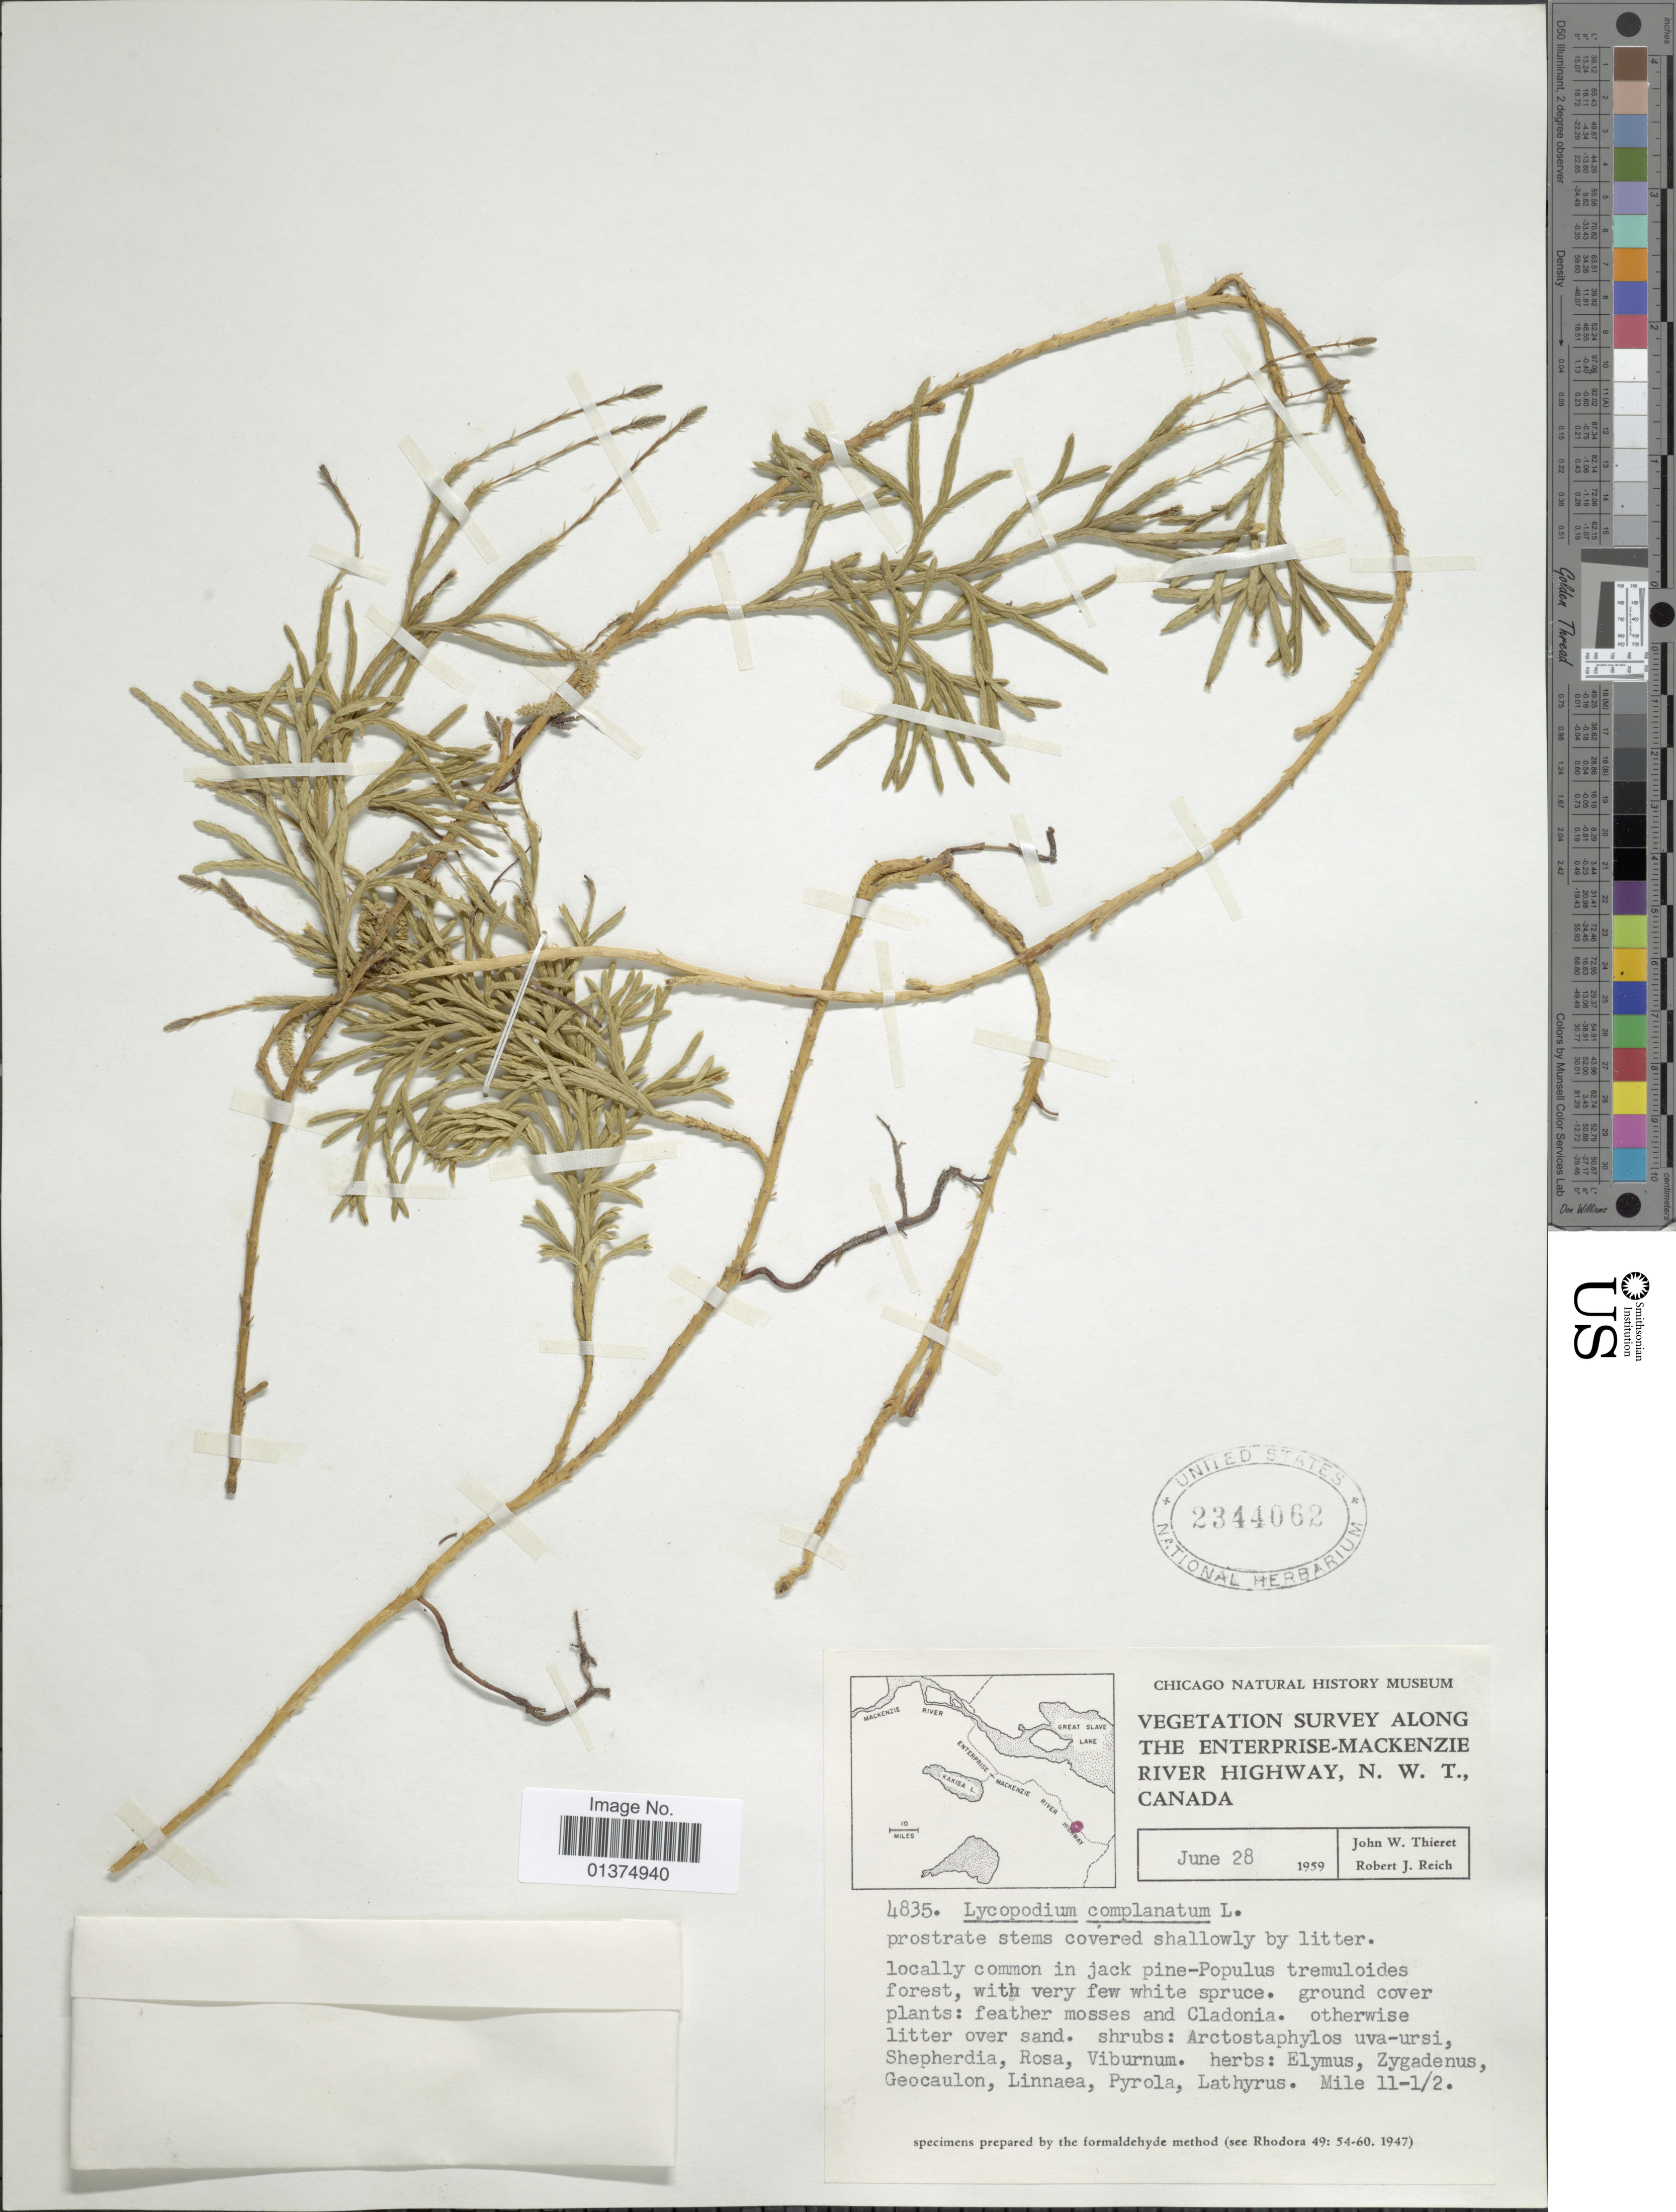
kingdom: Plantae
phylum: Tracheophyta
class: Lycopodiopsida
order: Lycopodiales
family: Lycopodiaceae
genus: Diphasiastrum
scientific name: Diphasiastrum complanatum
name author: (L.) Holub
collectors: J. W. Thieret & R. Reich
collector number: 4835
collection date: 1959-06-28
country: Canada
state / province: Northwest Territories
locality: Vegetation survey along the Enterprise-Mackenzie River Highway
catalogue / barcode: US 2344062